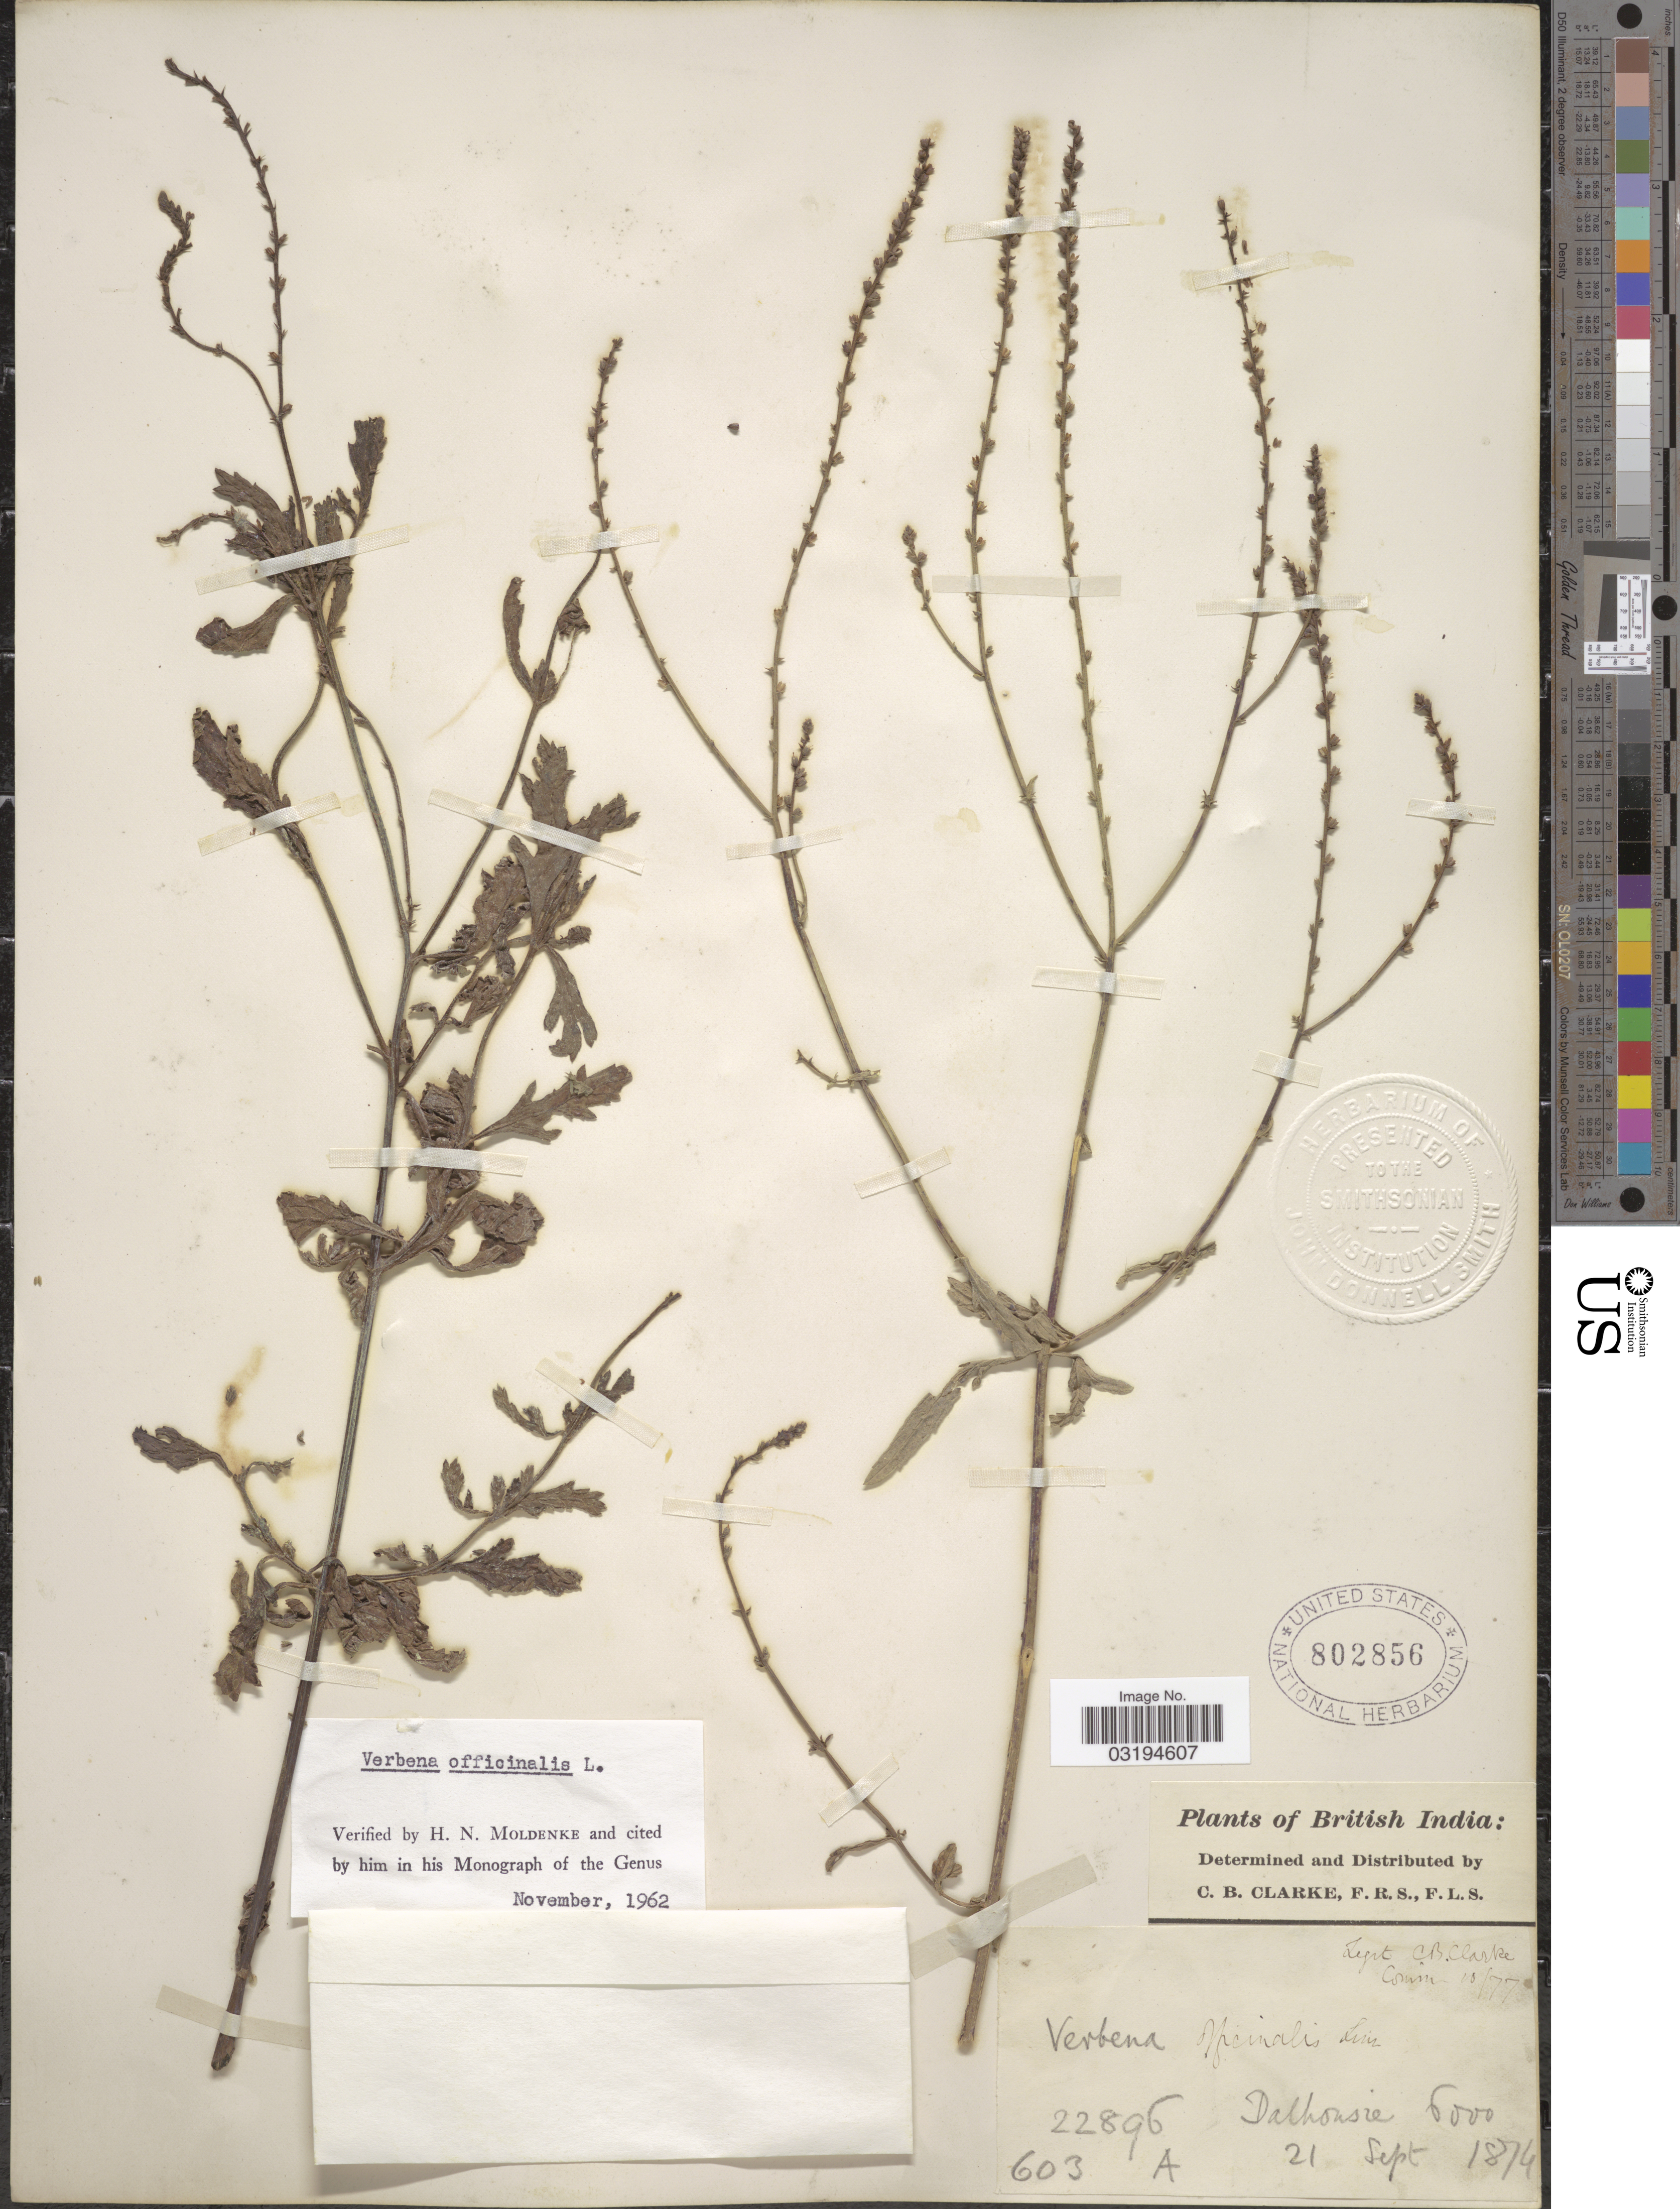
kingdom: Plantae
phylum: Tracheophyta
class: Magnoliopsida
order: Lamiales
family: Verbenaceae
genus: Verbena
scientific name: Verbena officinalis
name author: L.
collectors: C. B. Clarke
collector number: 22896A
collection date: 1874-09-21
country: India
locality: British India. Dalhousie.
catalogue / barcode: US 802856